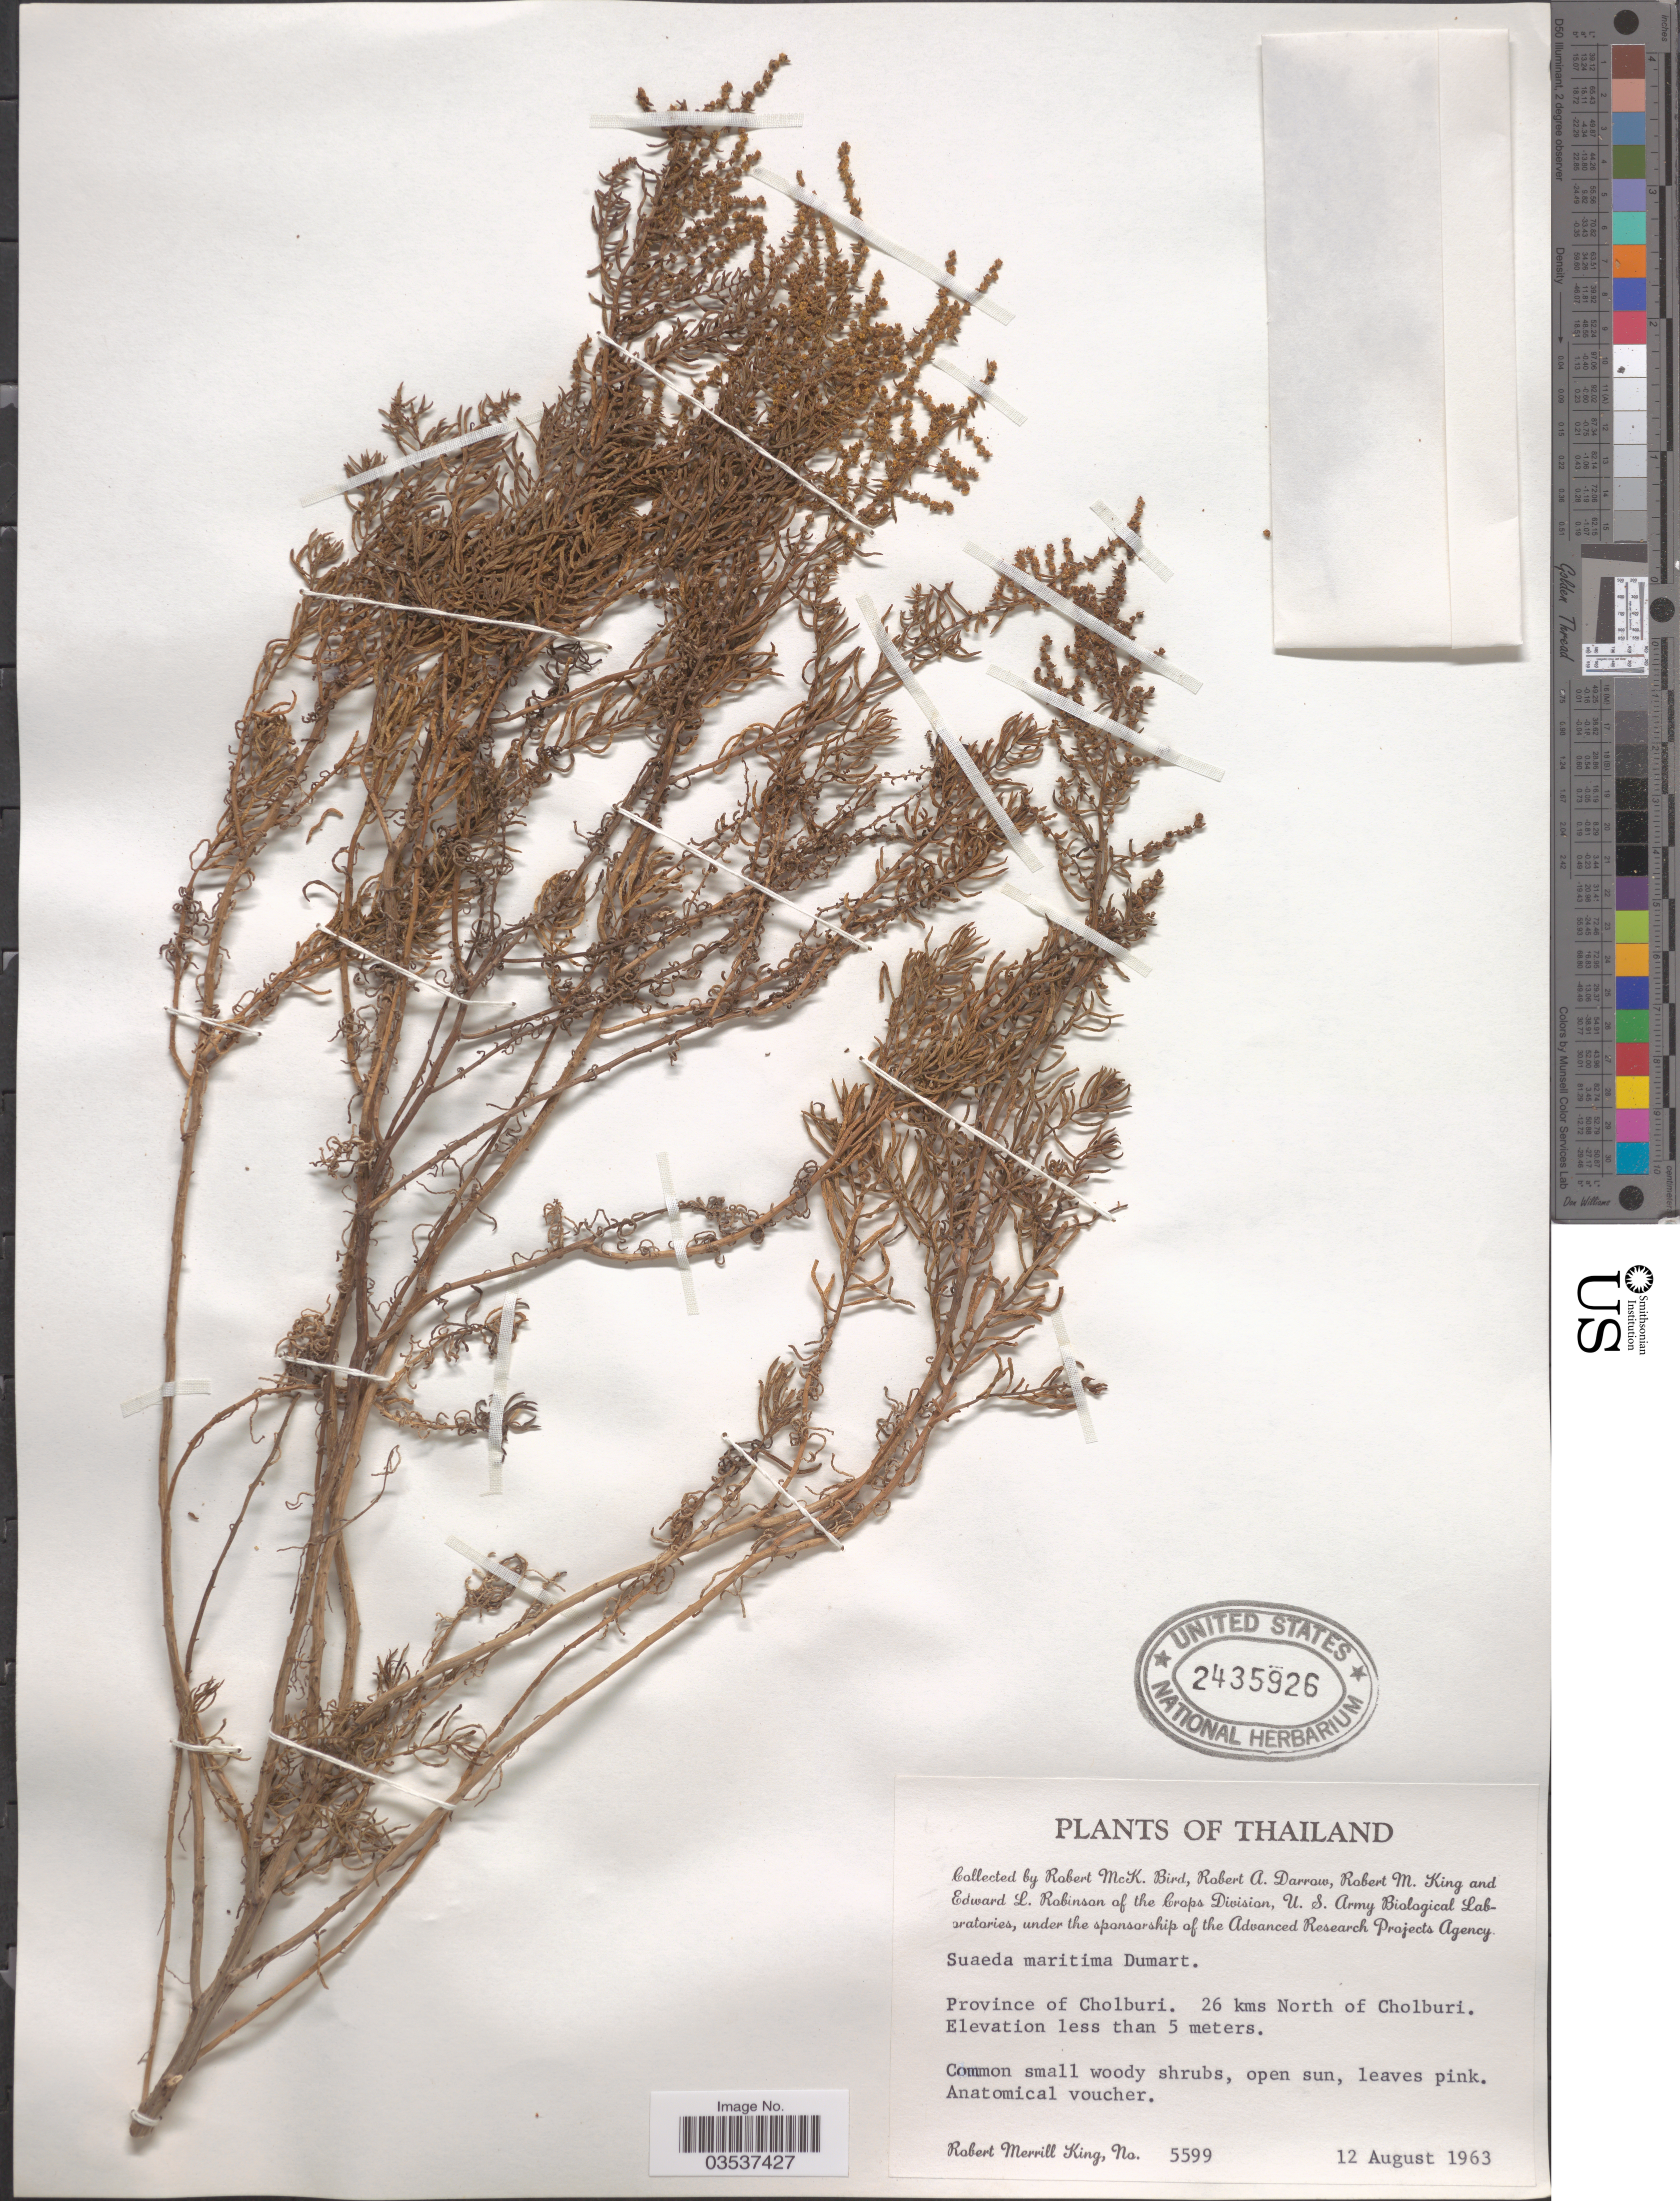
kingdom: Plantae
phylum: Tracheophyta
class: Magnoliopsida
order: Caryophyllales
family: Amaranthaceae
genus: Suaeda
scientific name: Suaeda maritima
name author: (L.) Dumort.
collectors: R. M. King, R. M. Bird, R. A. Darrow & E. L. Robinson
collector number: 5599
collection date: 1963-08-12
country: Thailand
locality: Province of Cholburi. 26 kms North of Cholburi.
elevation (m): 5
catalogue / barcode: US 2435926